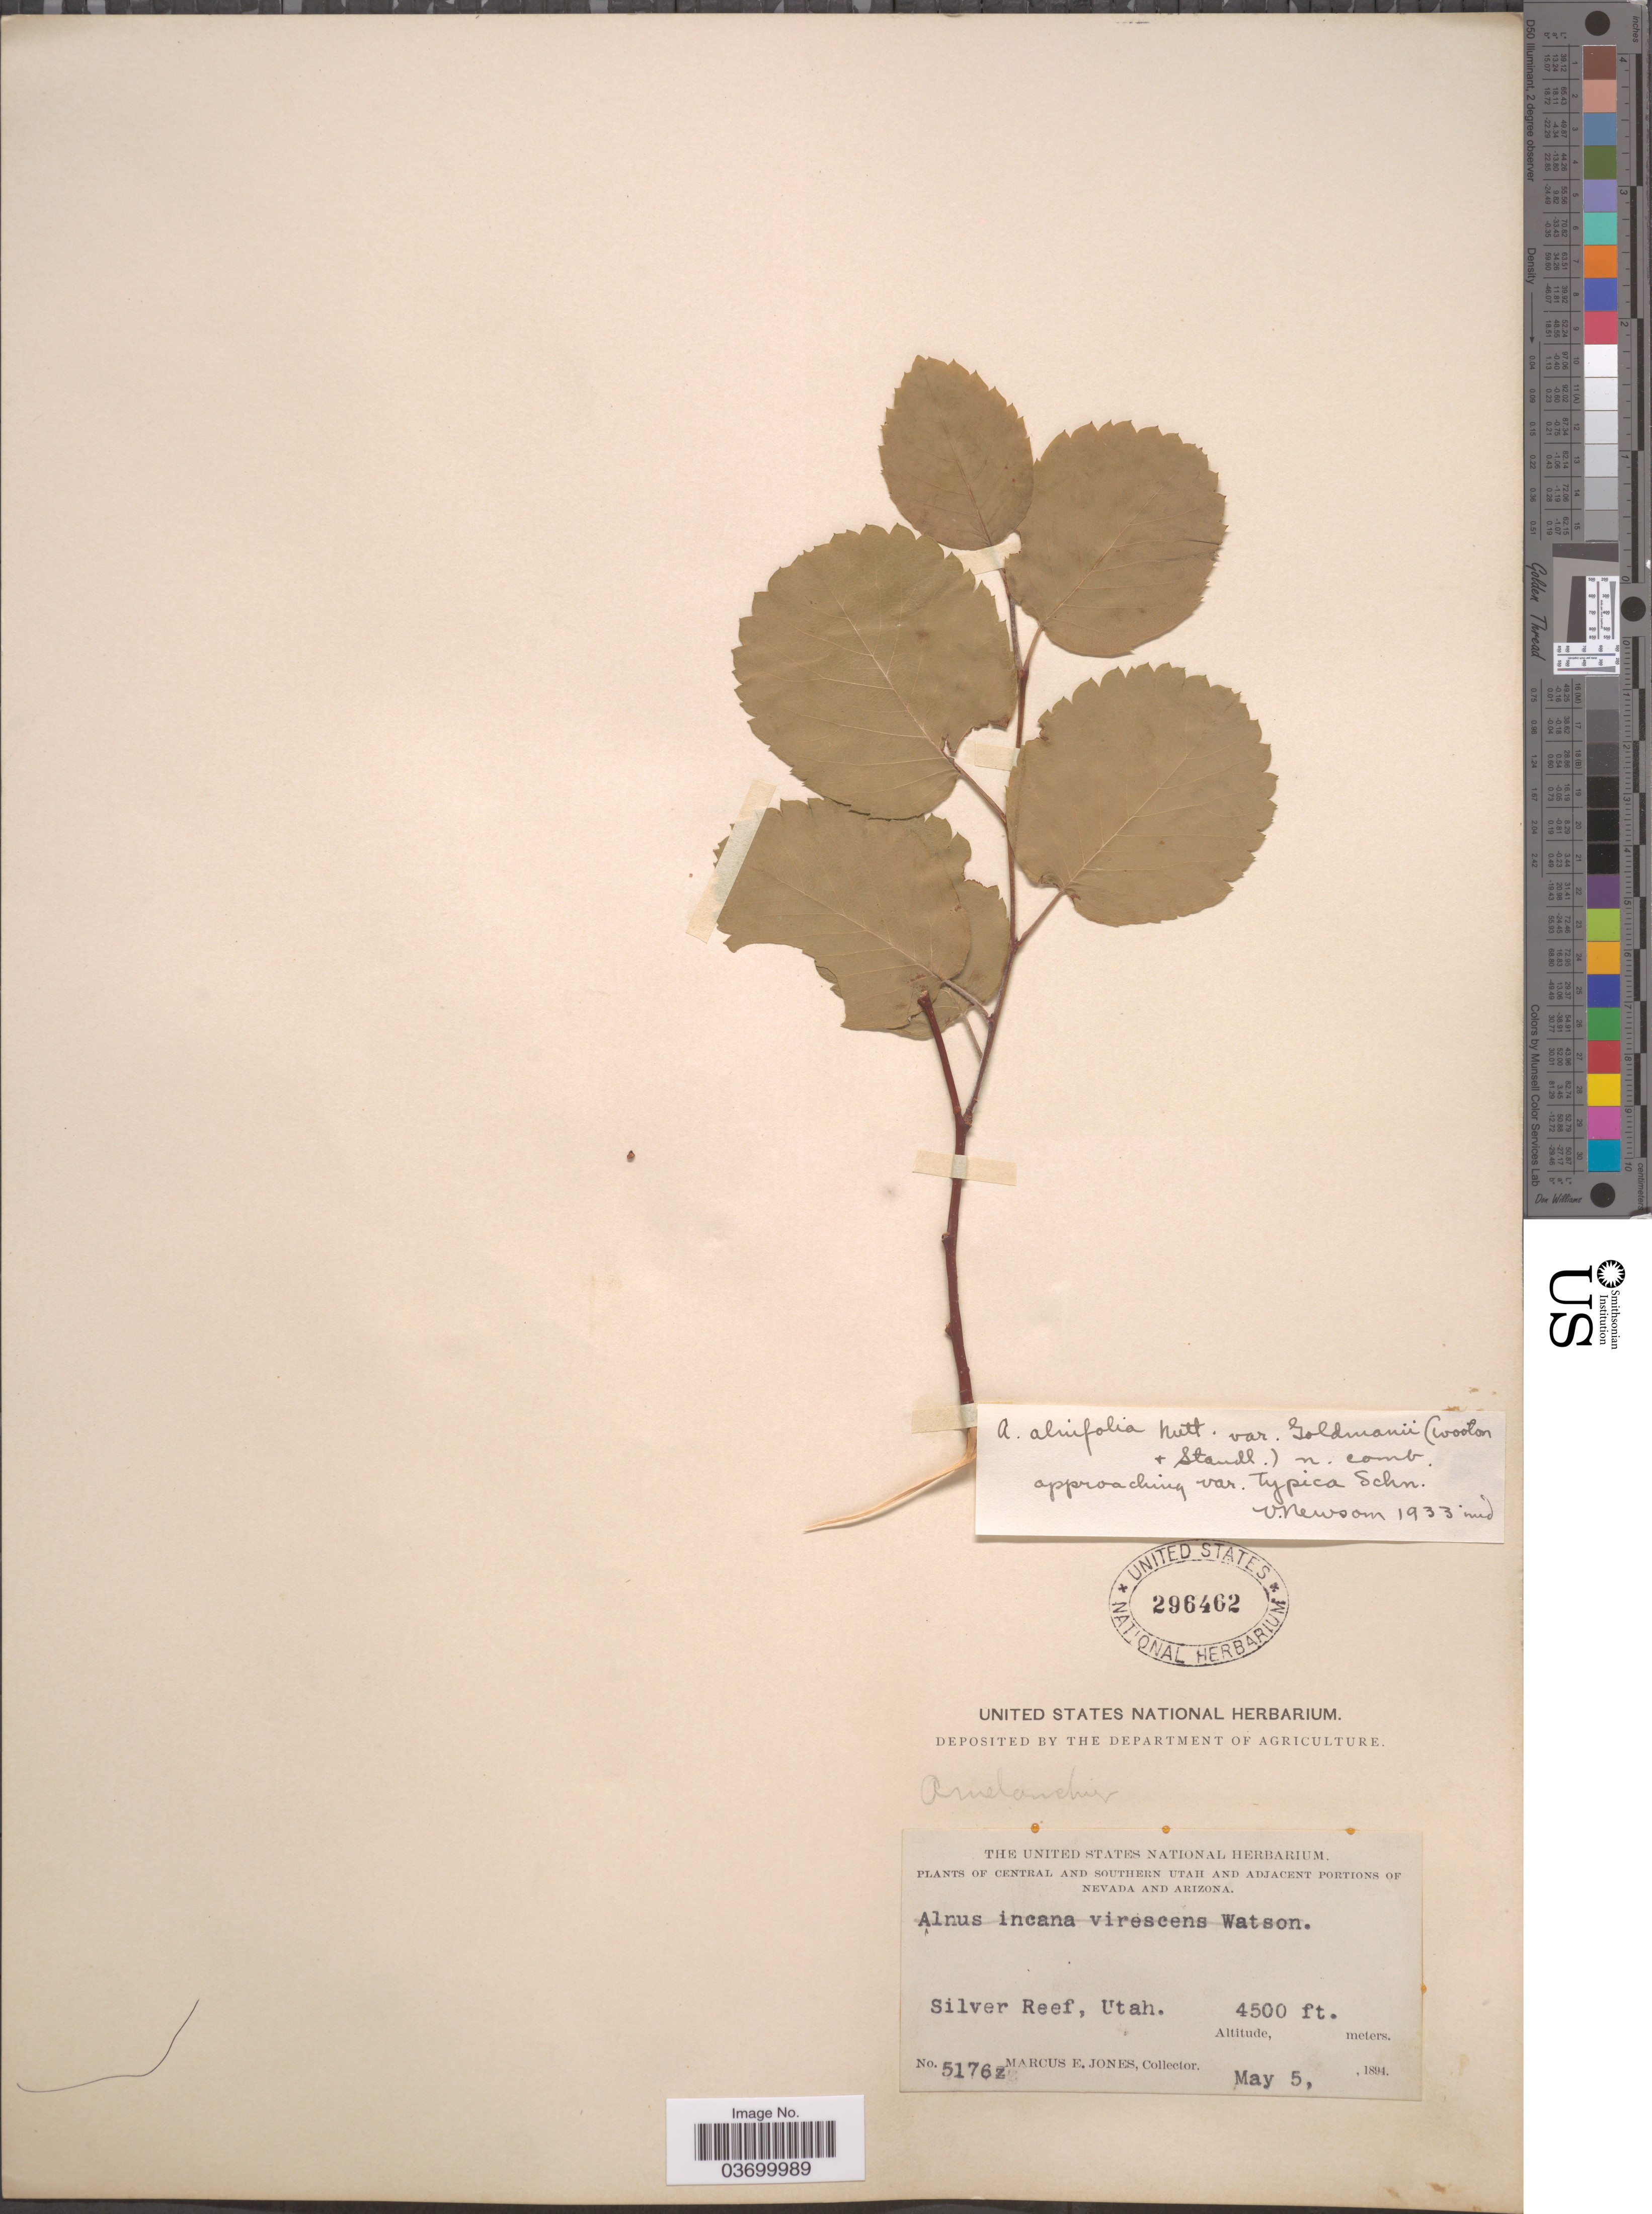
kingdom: Plantae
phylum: Tracheophyta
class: Magnoliopsida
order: Rosales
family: Rosaceae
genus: Amelanchier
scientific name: Amelanchier alnifolia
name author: (Nutt.) Nutt. ex M. Roem.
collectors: M. E. Jones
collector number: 5176z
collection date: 1894-05-05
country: United States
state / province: Utah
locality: Central and Southern Utah. Silver Reef.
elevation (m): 1372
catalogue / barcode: US 296462